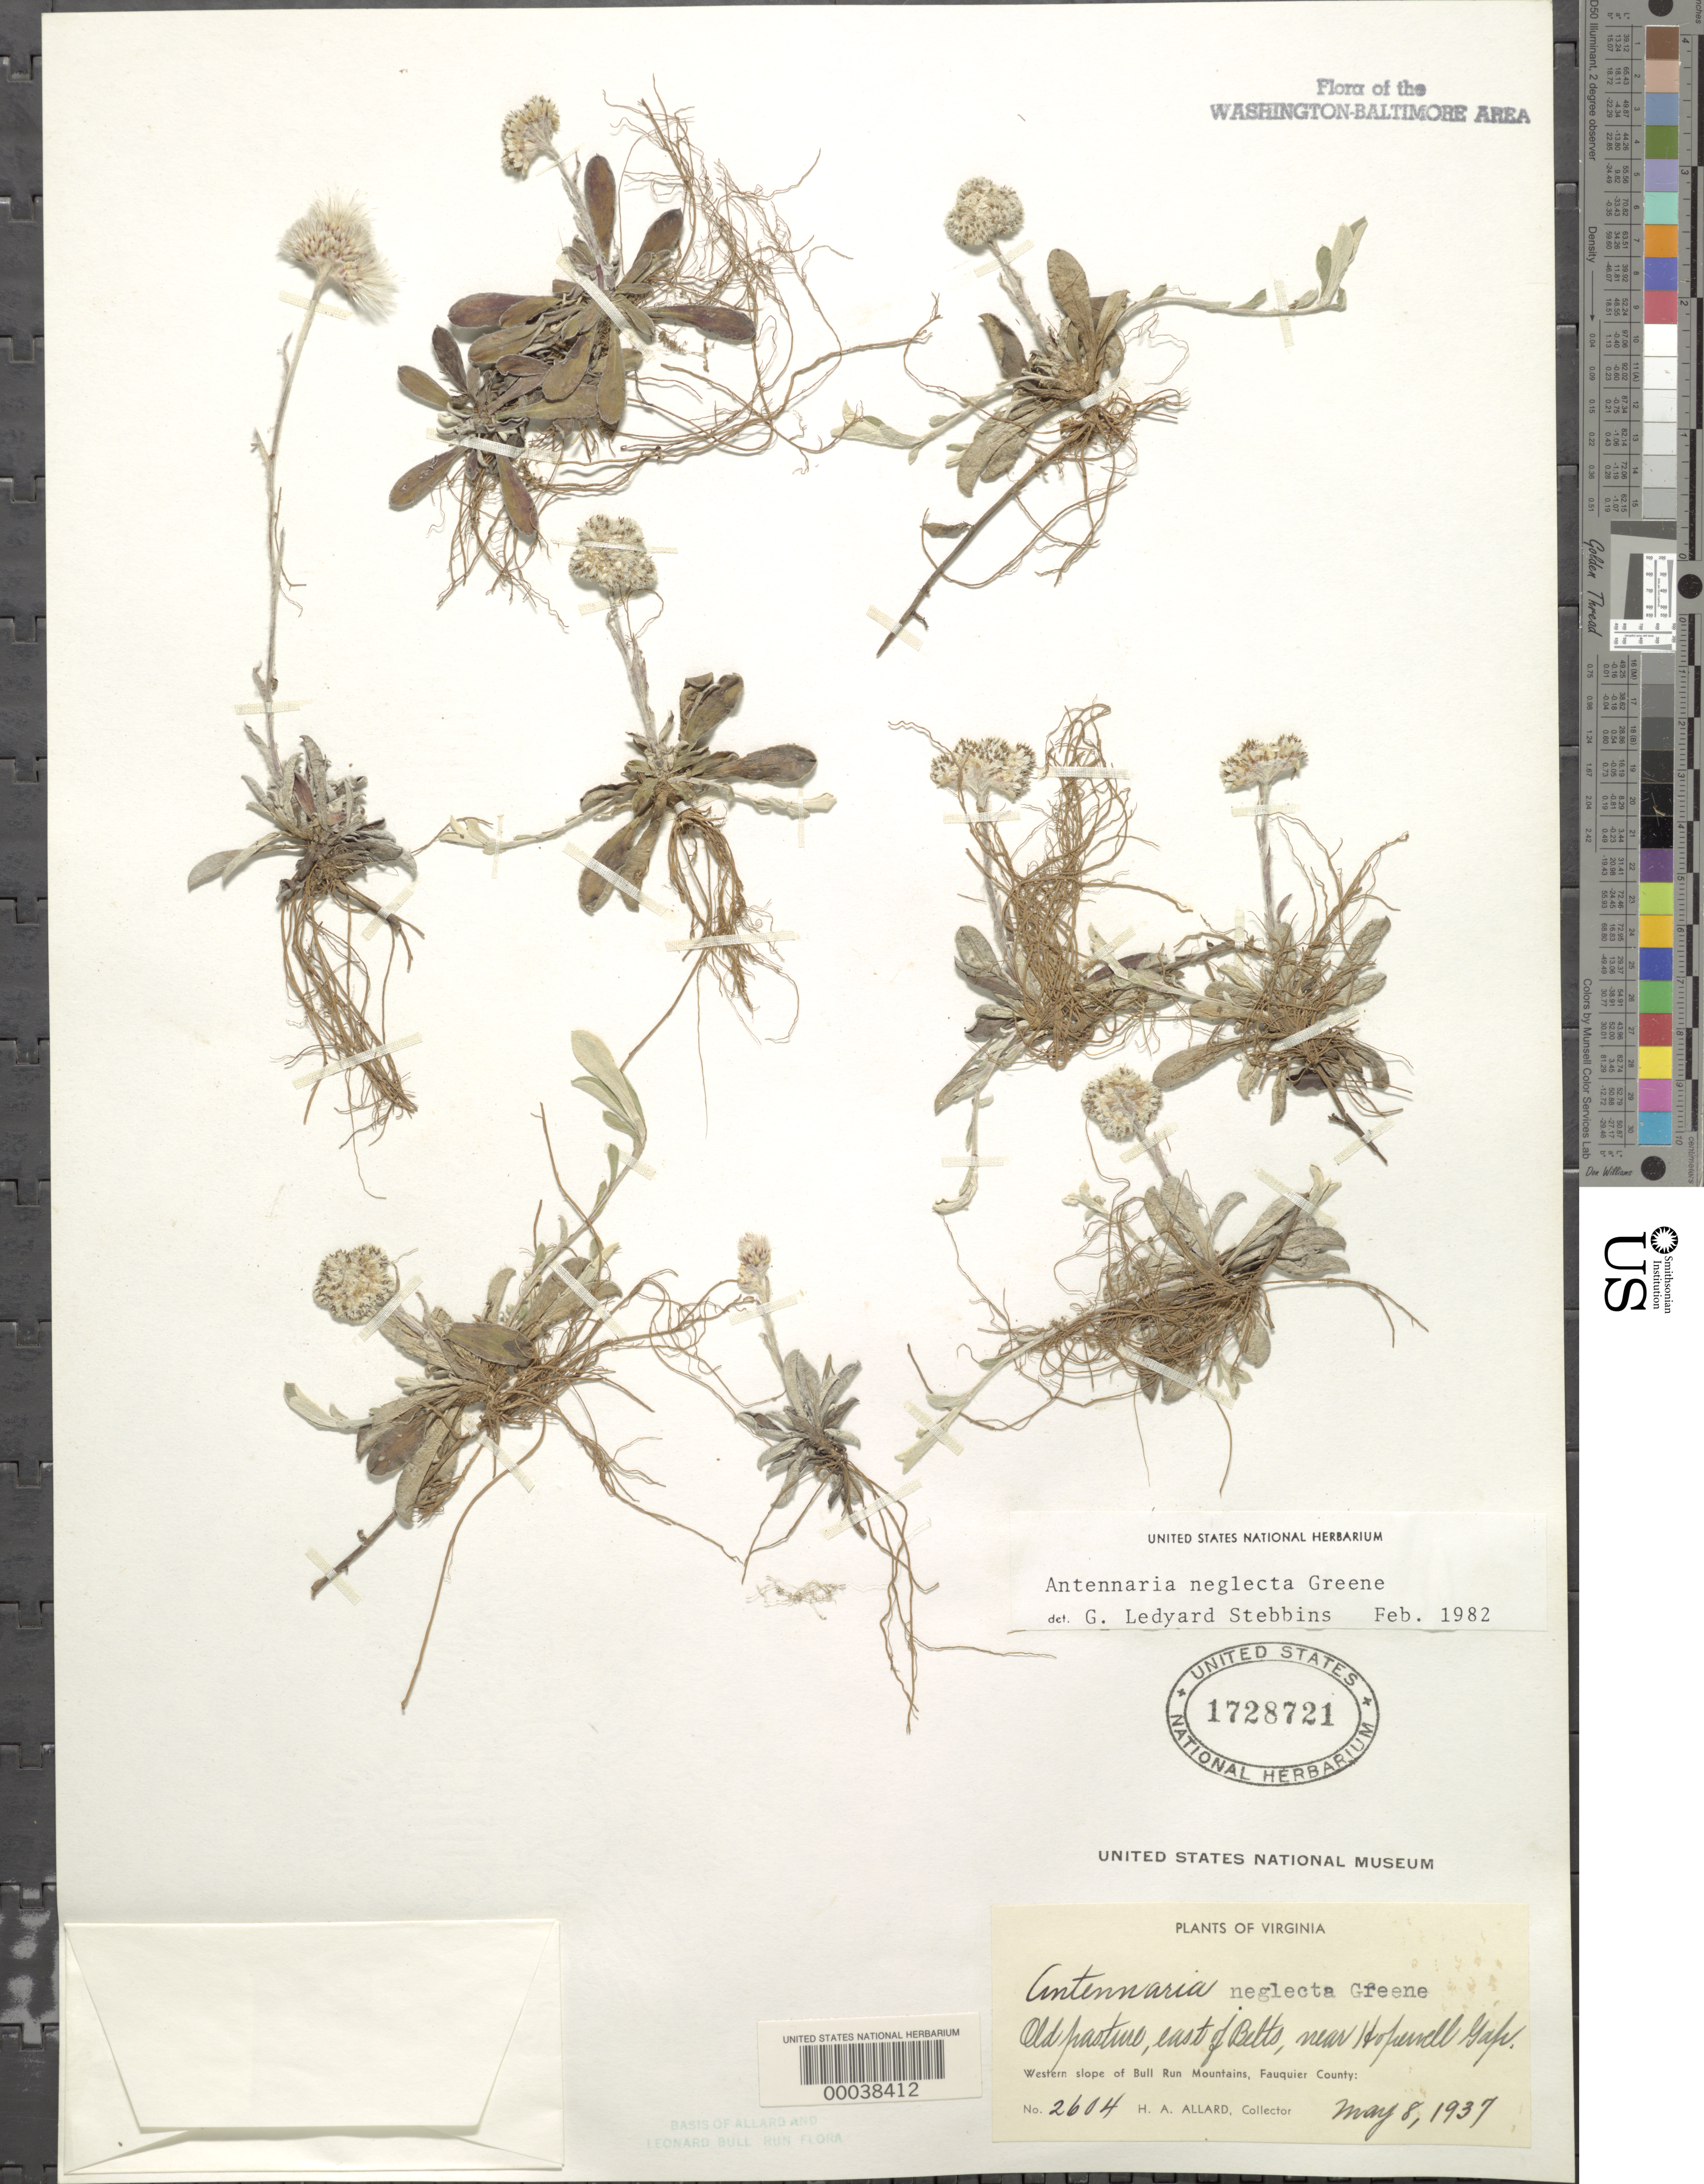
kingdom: Plantae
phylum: Tracheophyta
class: Magnoliopsida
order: Asterales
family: Asteraceae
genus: Antennaria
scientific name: Antennaria neglecta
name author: Greene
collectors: H. A. Allard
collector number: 2604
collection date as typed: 08 May 1937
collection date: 1937-05-08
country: United States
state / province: Virginia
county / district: Fauquier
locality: Near Hopewell Gap east of Belts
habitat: Old pasture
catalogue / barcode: US 1728721